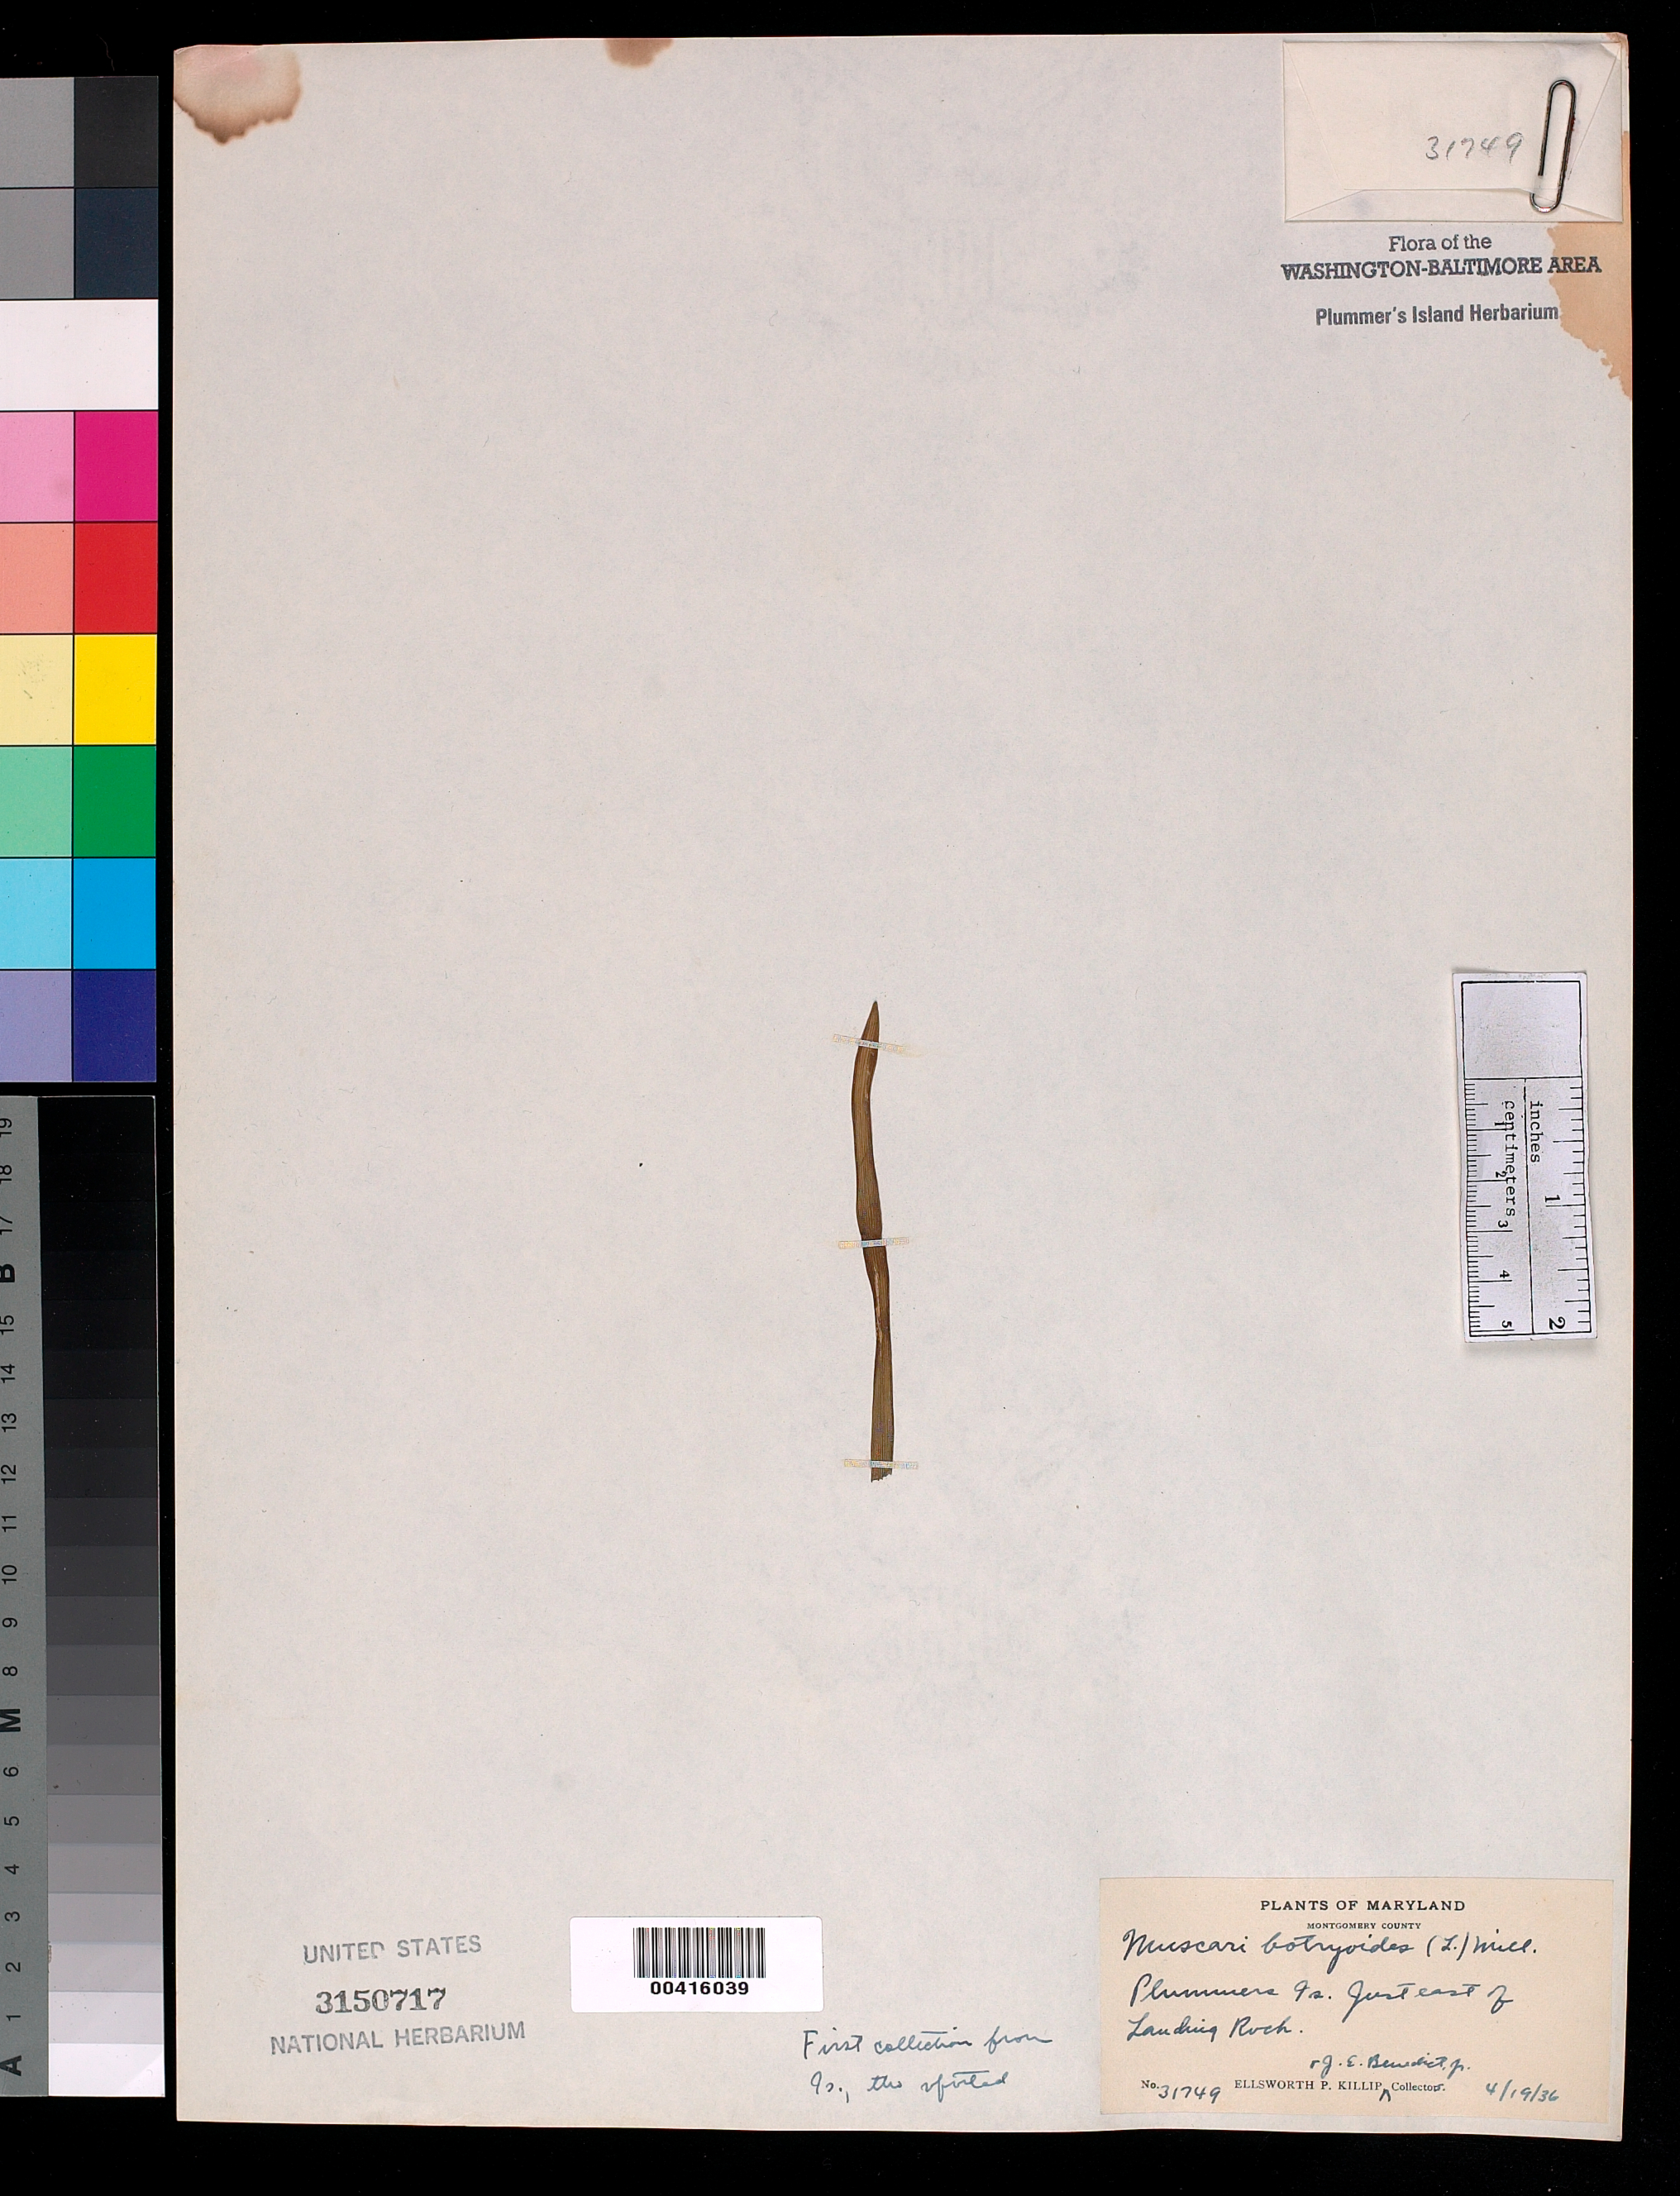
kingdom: Plantae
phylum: Tracheophyta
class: Liliopsida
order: Asparagales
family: Asparagaceae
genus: Muscari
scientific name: Muscari botryoides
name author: (L.) Mill.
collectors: E. P. Killip & J. Benedict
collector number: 31749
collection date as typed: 19 Apr 1936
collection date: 1936-04-19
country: United States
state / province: Maryland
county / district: Montgomery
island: Plummers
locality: Plummer's Island; just east of Landing Rocks Plummers Island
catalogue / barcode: US 3150717